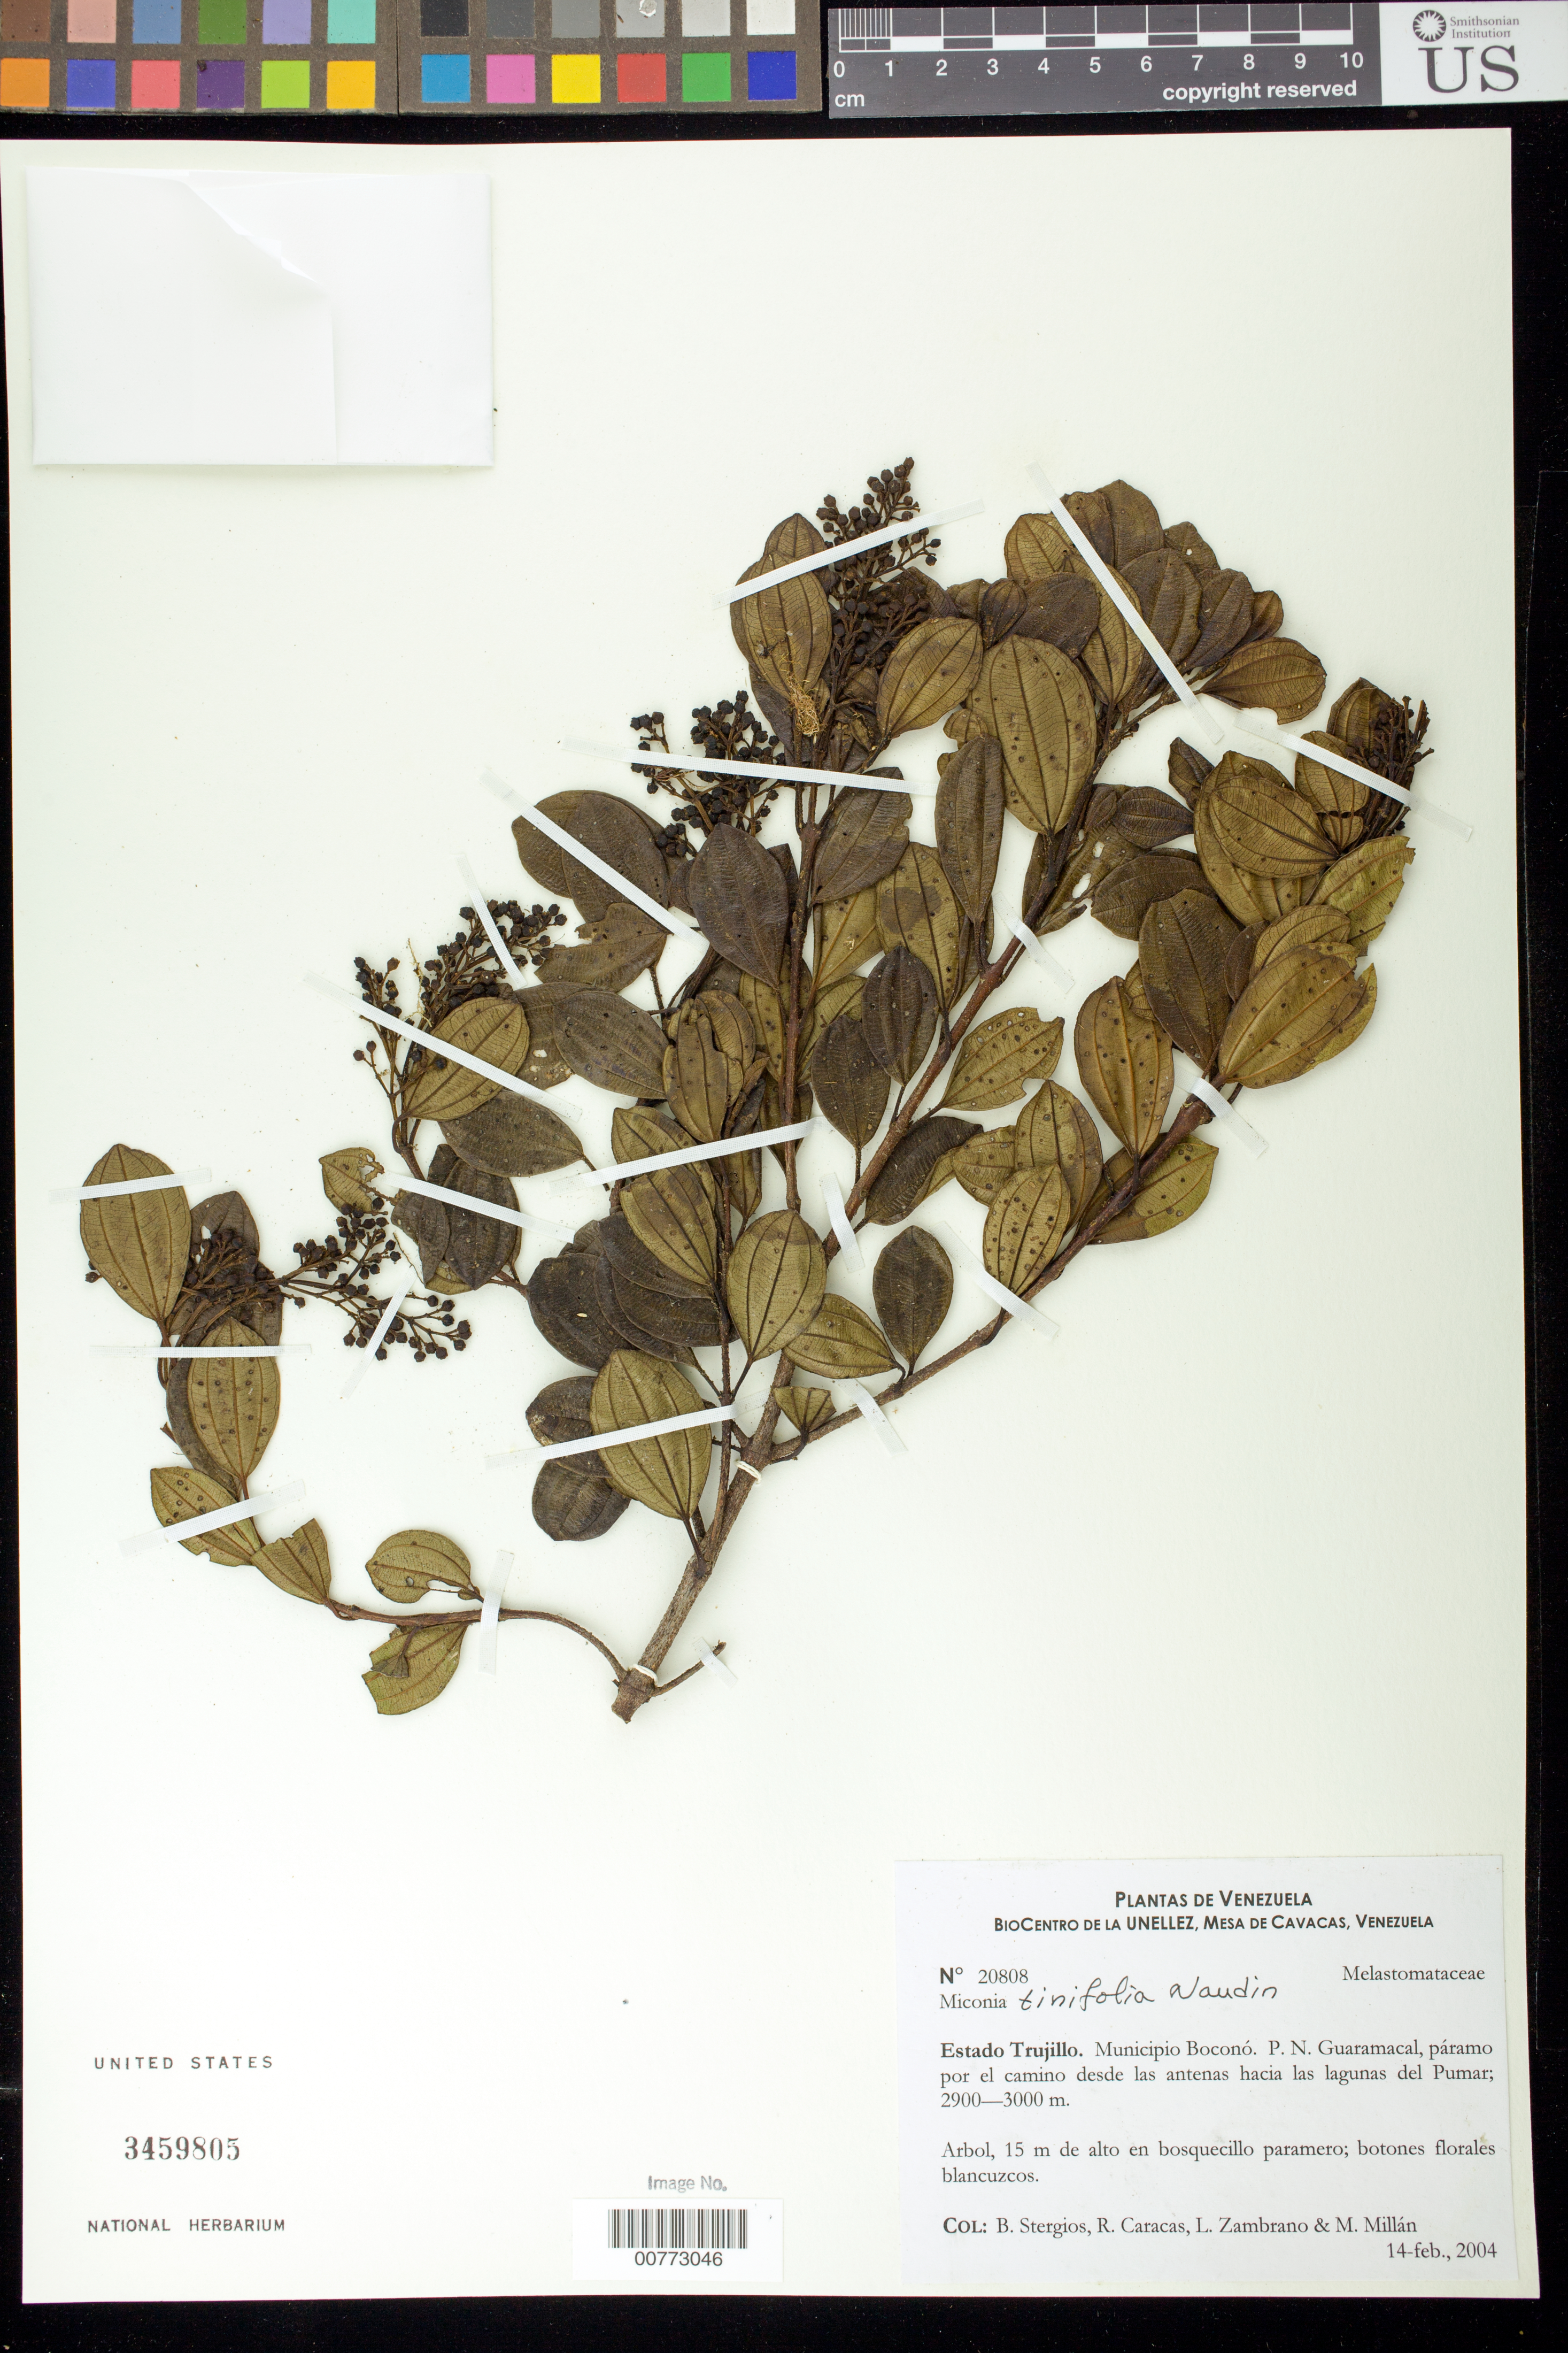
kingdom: Plantae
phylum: Tracheophyta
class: Magnoliopsida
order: Myrtales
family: Melastomataceae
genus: Miconia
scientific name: Miconia tinifolia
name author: Naudin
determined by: Stergios, B. G.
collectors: B. G. Stergios, R. Caracas, L. Zambrano & M. Millán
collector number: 20808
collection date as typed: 14 Feb 2004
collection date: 2004-02-14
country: Venezuela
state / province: Trujillo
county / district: Boconó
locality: Parque Nacional Guaramacal, páramo por el camino desde las antenas hacia las lagunas del Pumar.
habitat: Páramo.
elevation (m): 2900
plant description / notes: PORT, US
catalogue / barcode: US 3459805